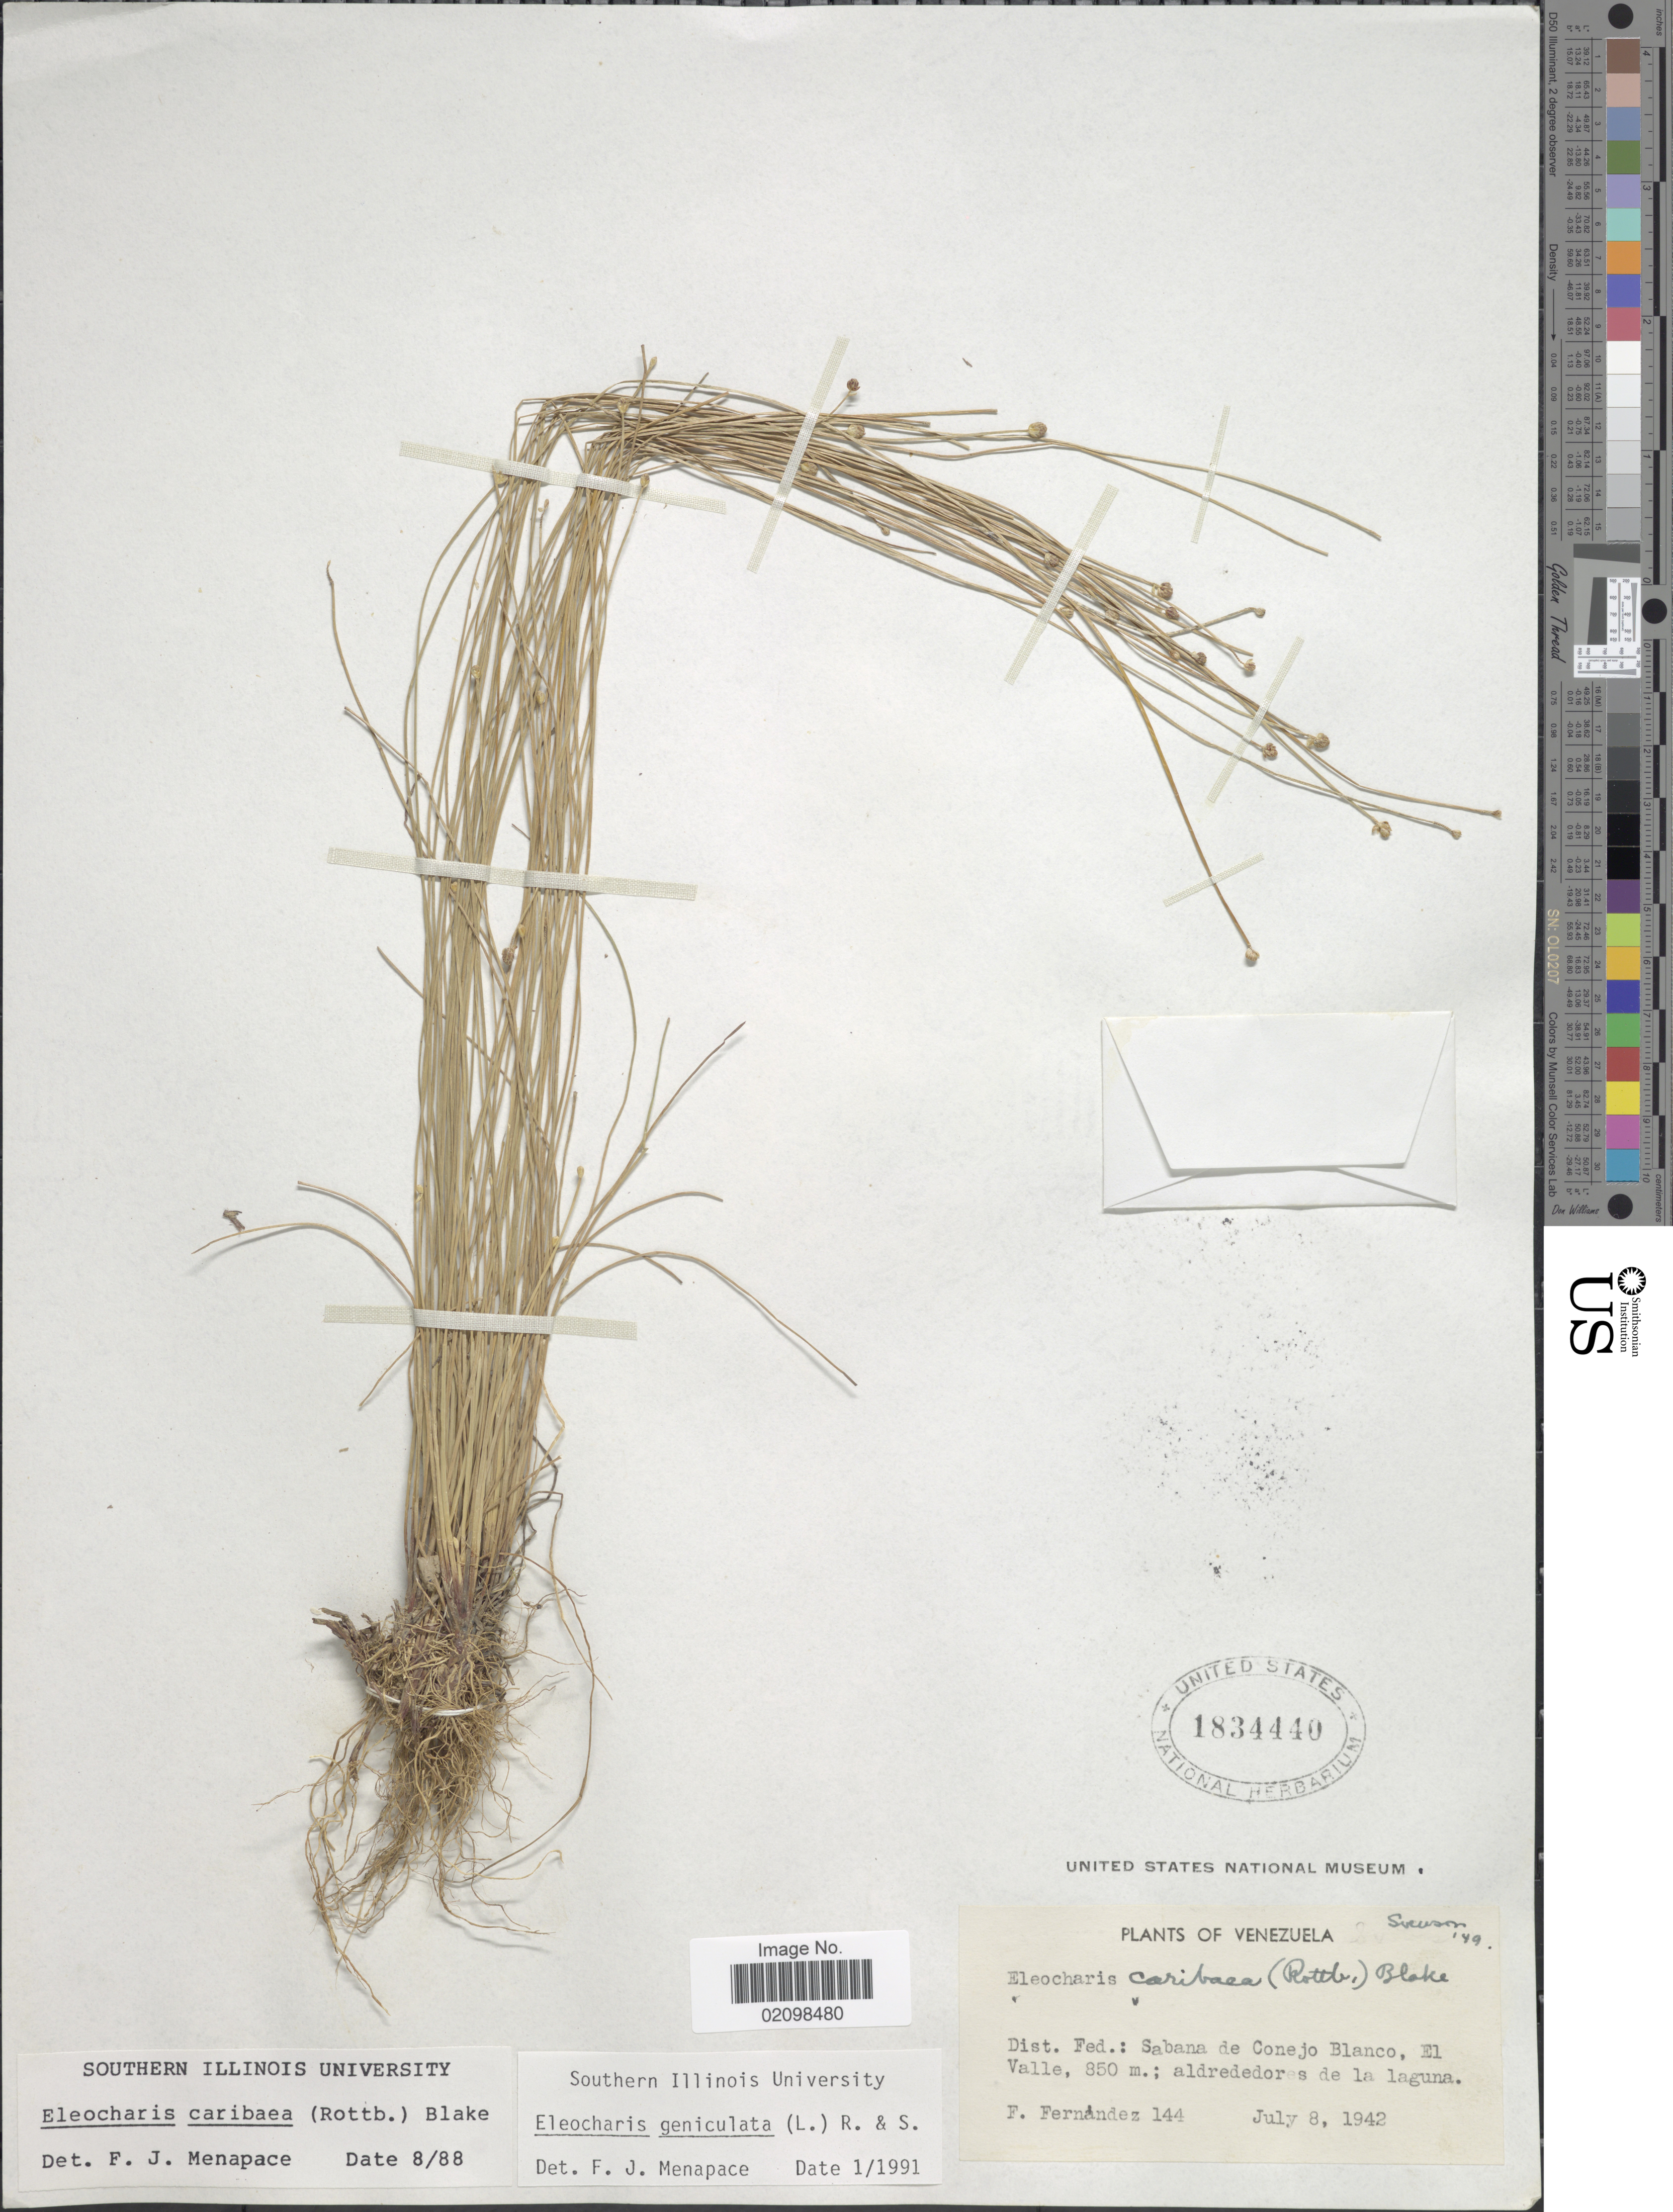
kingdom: Plantae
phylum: Tracheophyta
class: Liliopsida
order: Poales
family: Cyperaceae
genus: Eleocharis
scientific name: Eleocharis geniculata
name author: (L.) Roem. & Schult.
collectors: F. Fernández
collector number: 144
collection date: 1942-07-08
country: Venezuela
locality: Dist. Fed.: Sabana de Conejo Blanco, El Valle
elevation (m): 850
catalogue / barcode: US 1834440